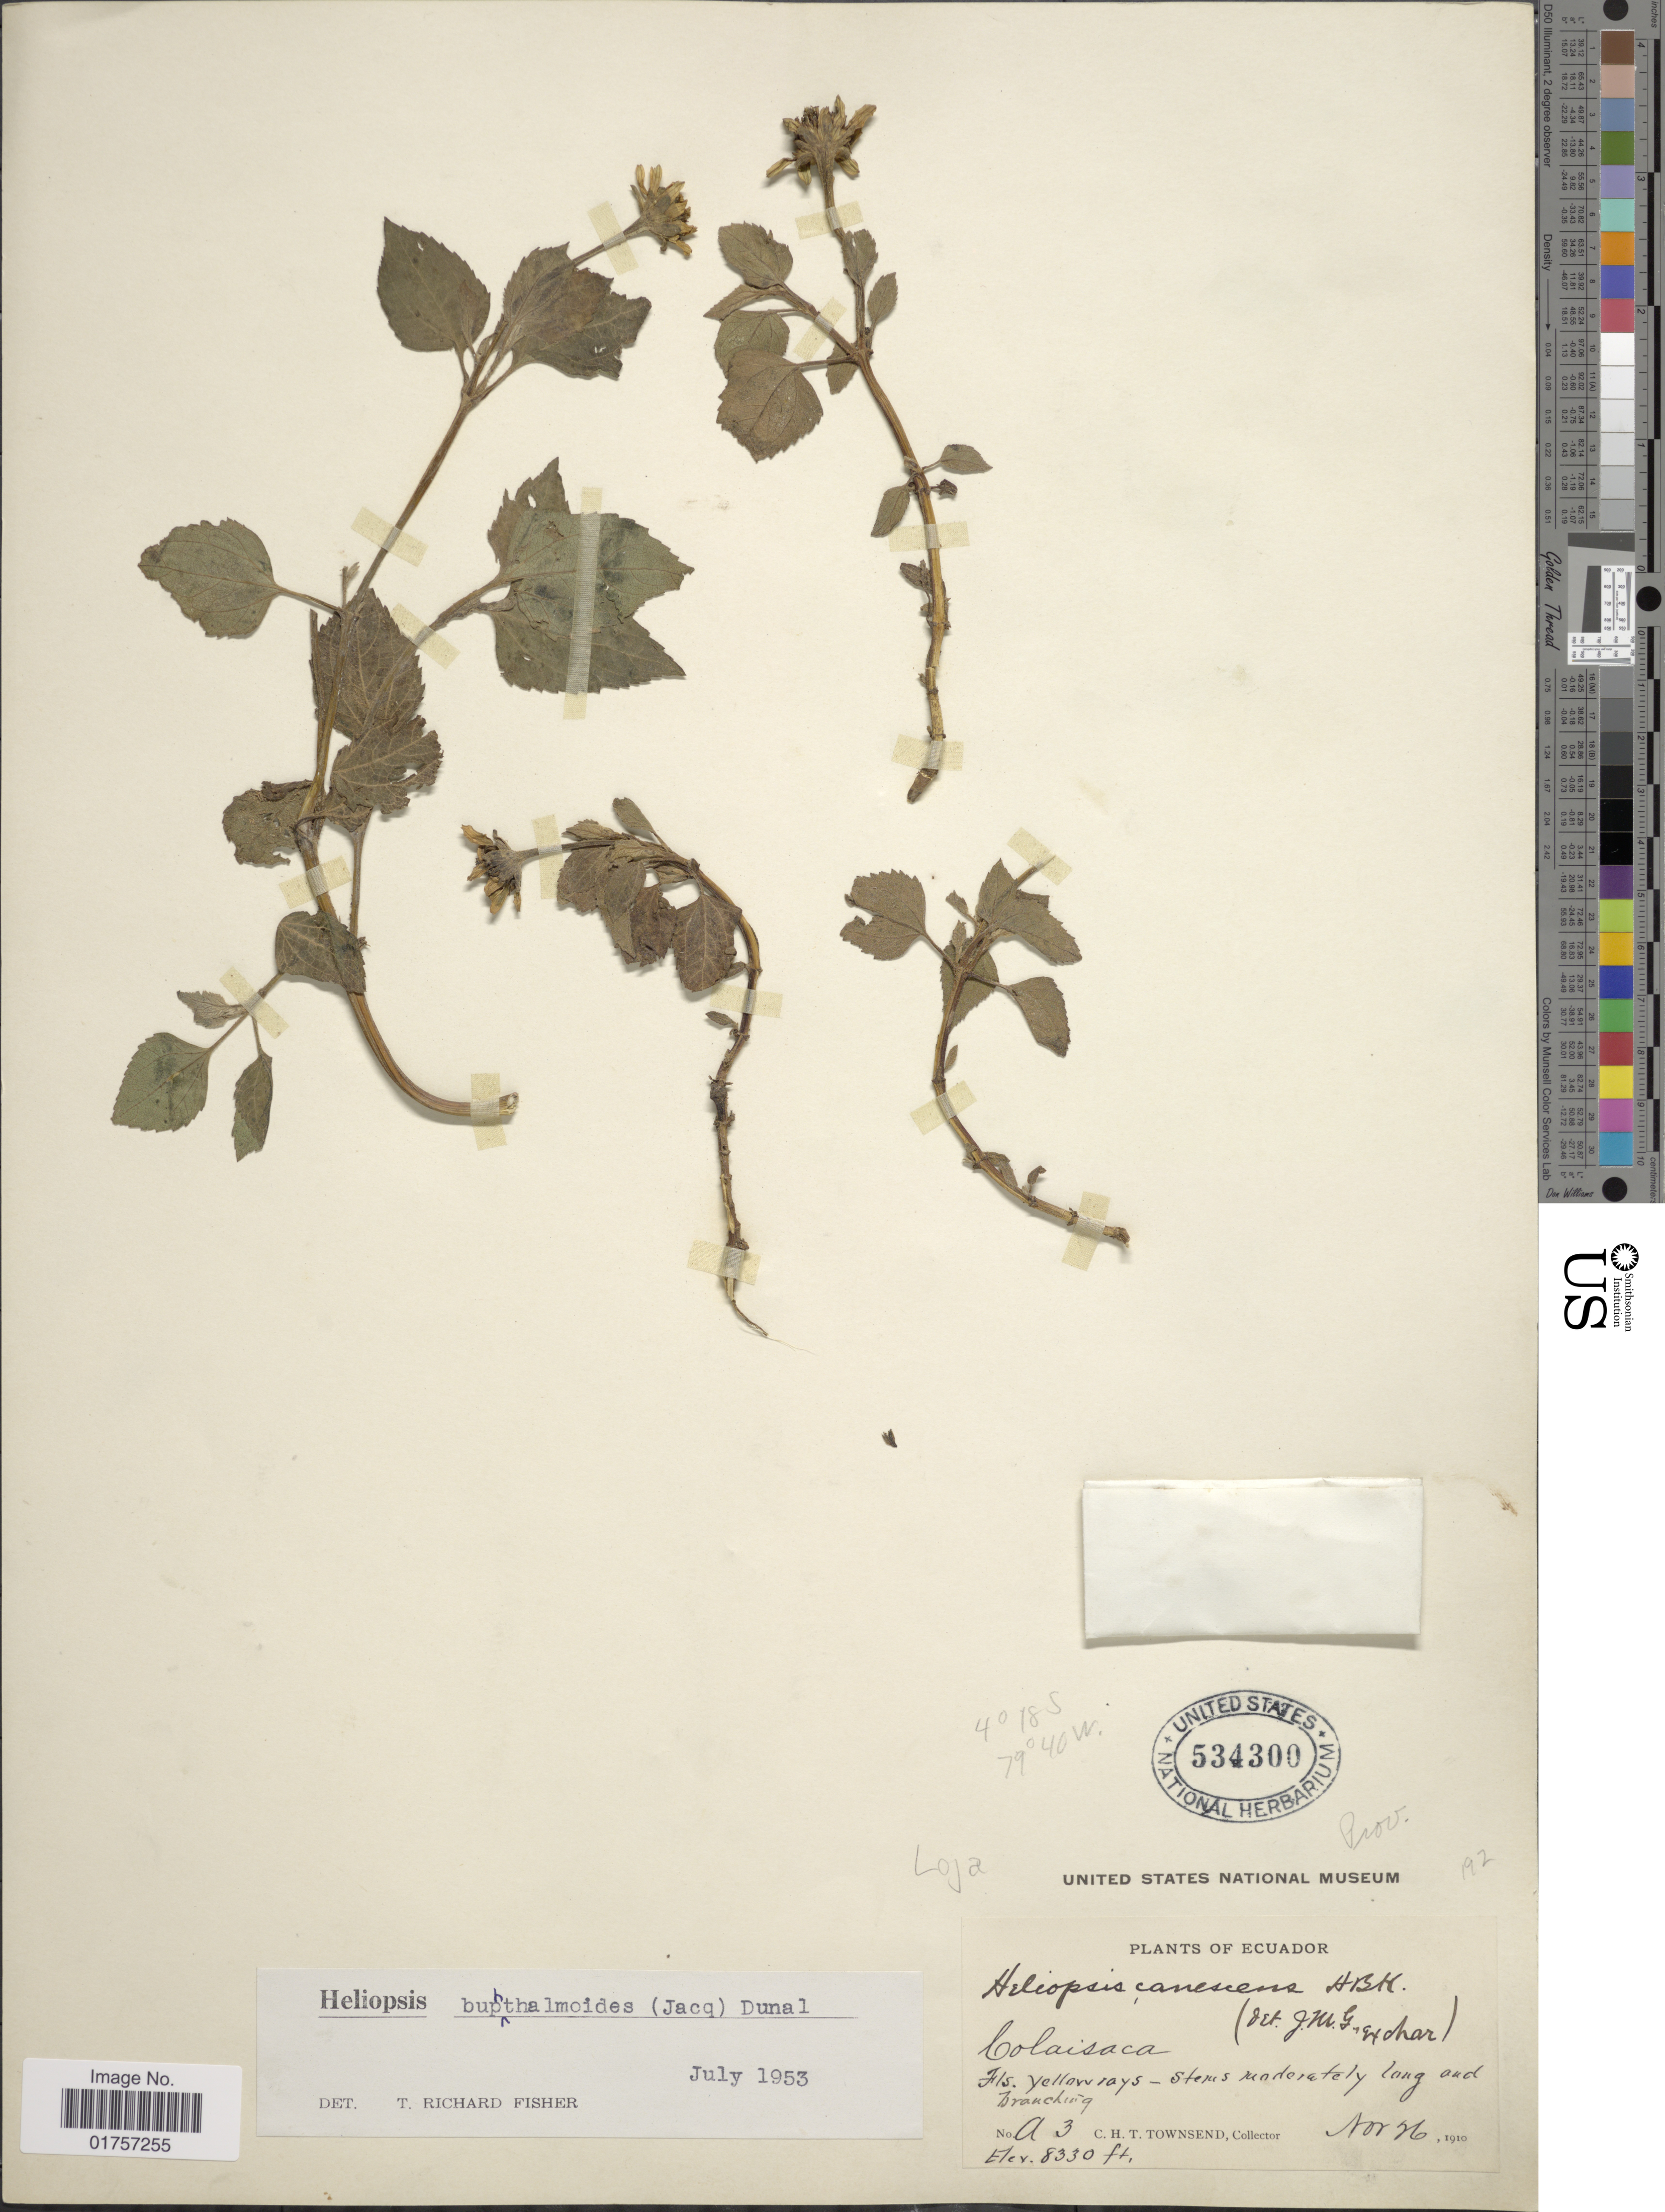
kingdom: Plantae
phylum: Tracheophyta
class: Magnoliopsida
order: Asterales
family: Asteraceae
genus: Heliopsis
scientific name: Heliopsis buphthalmoides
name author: (Jacq.) Dunal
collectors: C. H. T. Townsend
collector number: A3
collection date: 1910-11-16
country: Ecuador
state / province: Loja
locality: Colaisaca [unsure placement]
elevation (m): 2539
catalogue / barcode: US 534300